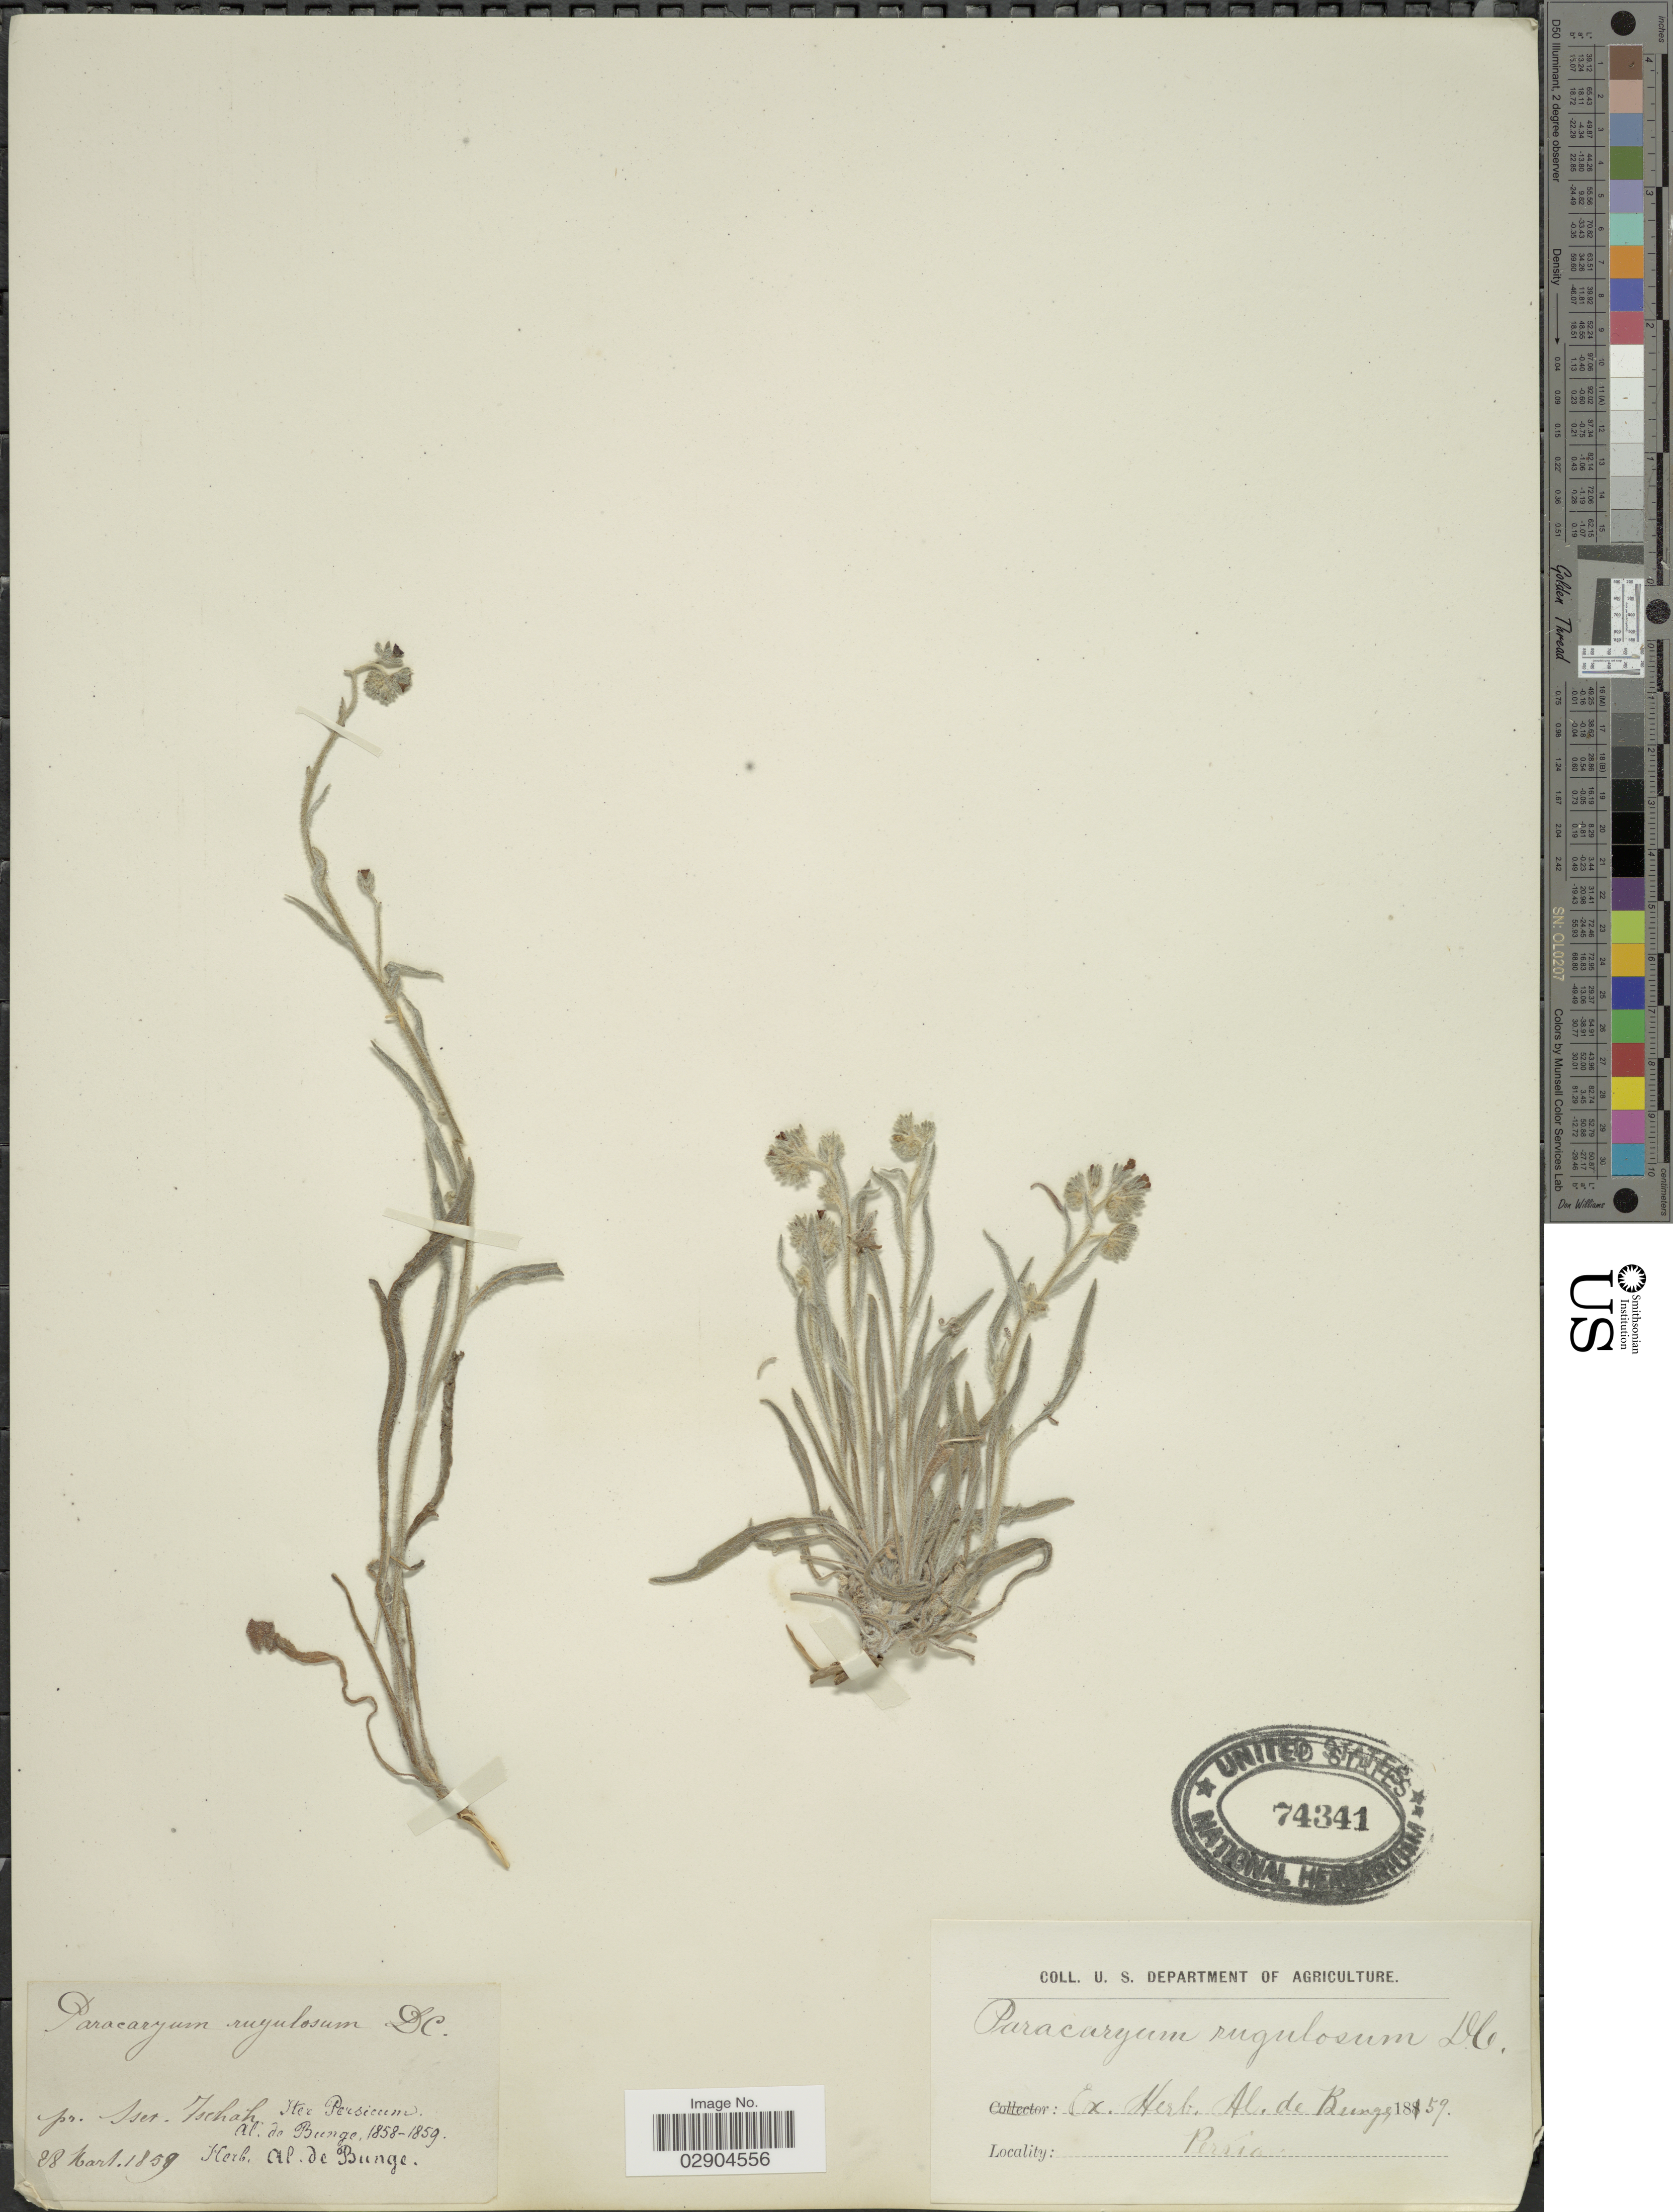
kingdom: Plantae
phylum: Tracheophyta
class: Magnoliopsida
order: Boraginales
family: Boraginaceae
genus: Paracaryum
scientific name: Paracaryum rugulosum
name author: (DC.) Boiss.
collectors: A. de Bunge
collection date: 1859-03-28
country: Iran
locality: Pr. Iser. Tschah. Iter Persicum.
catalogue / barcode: US 74341